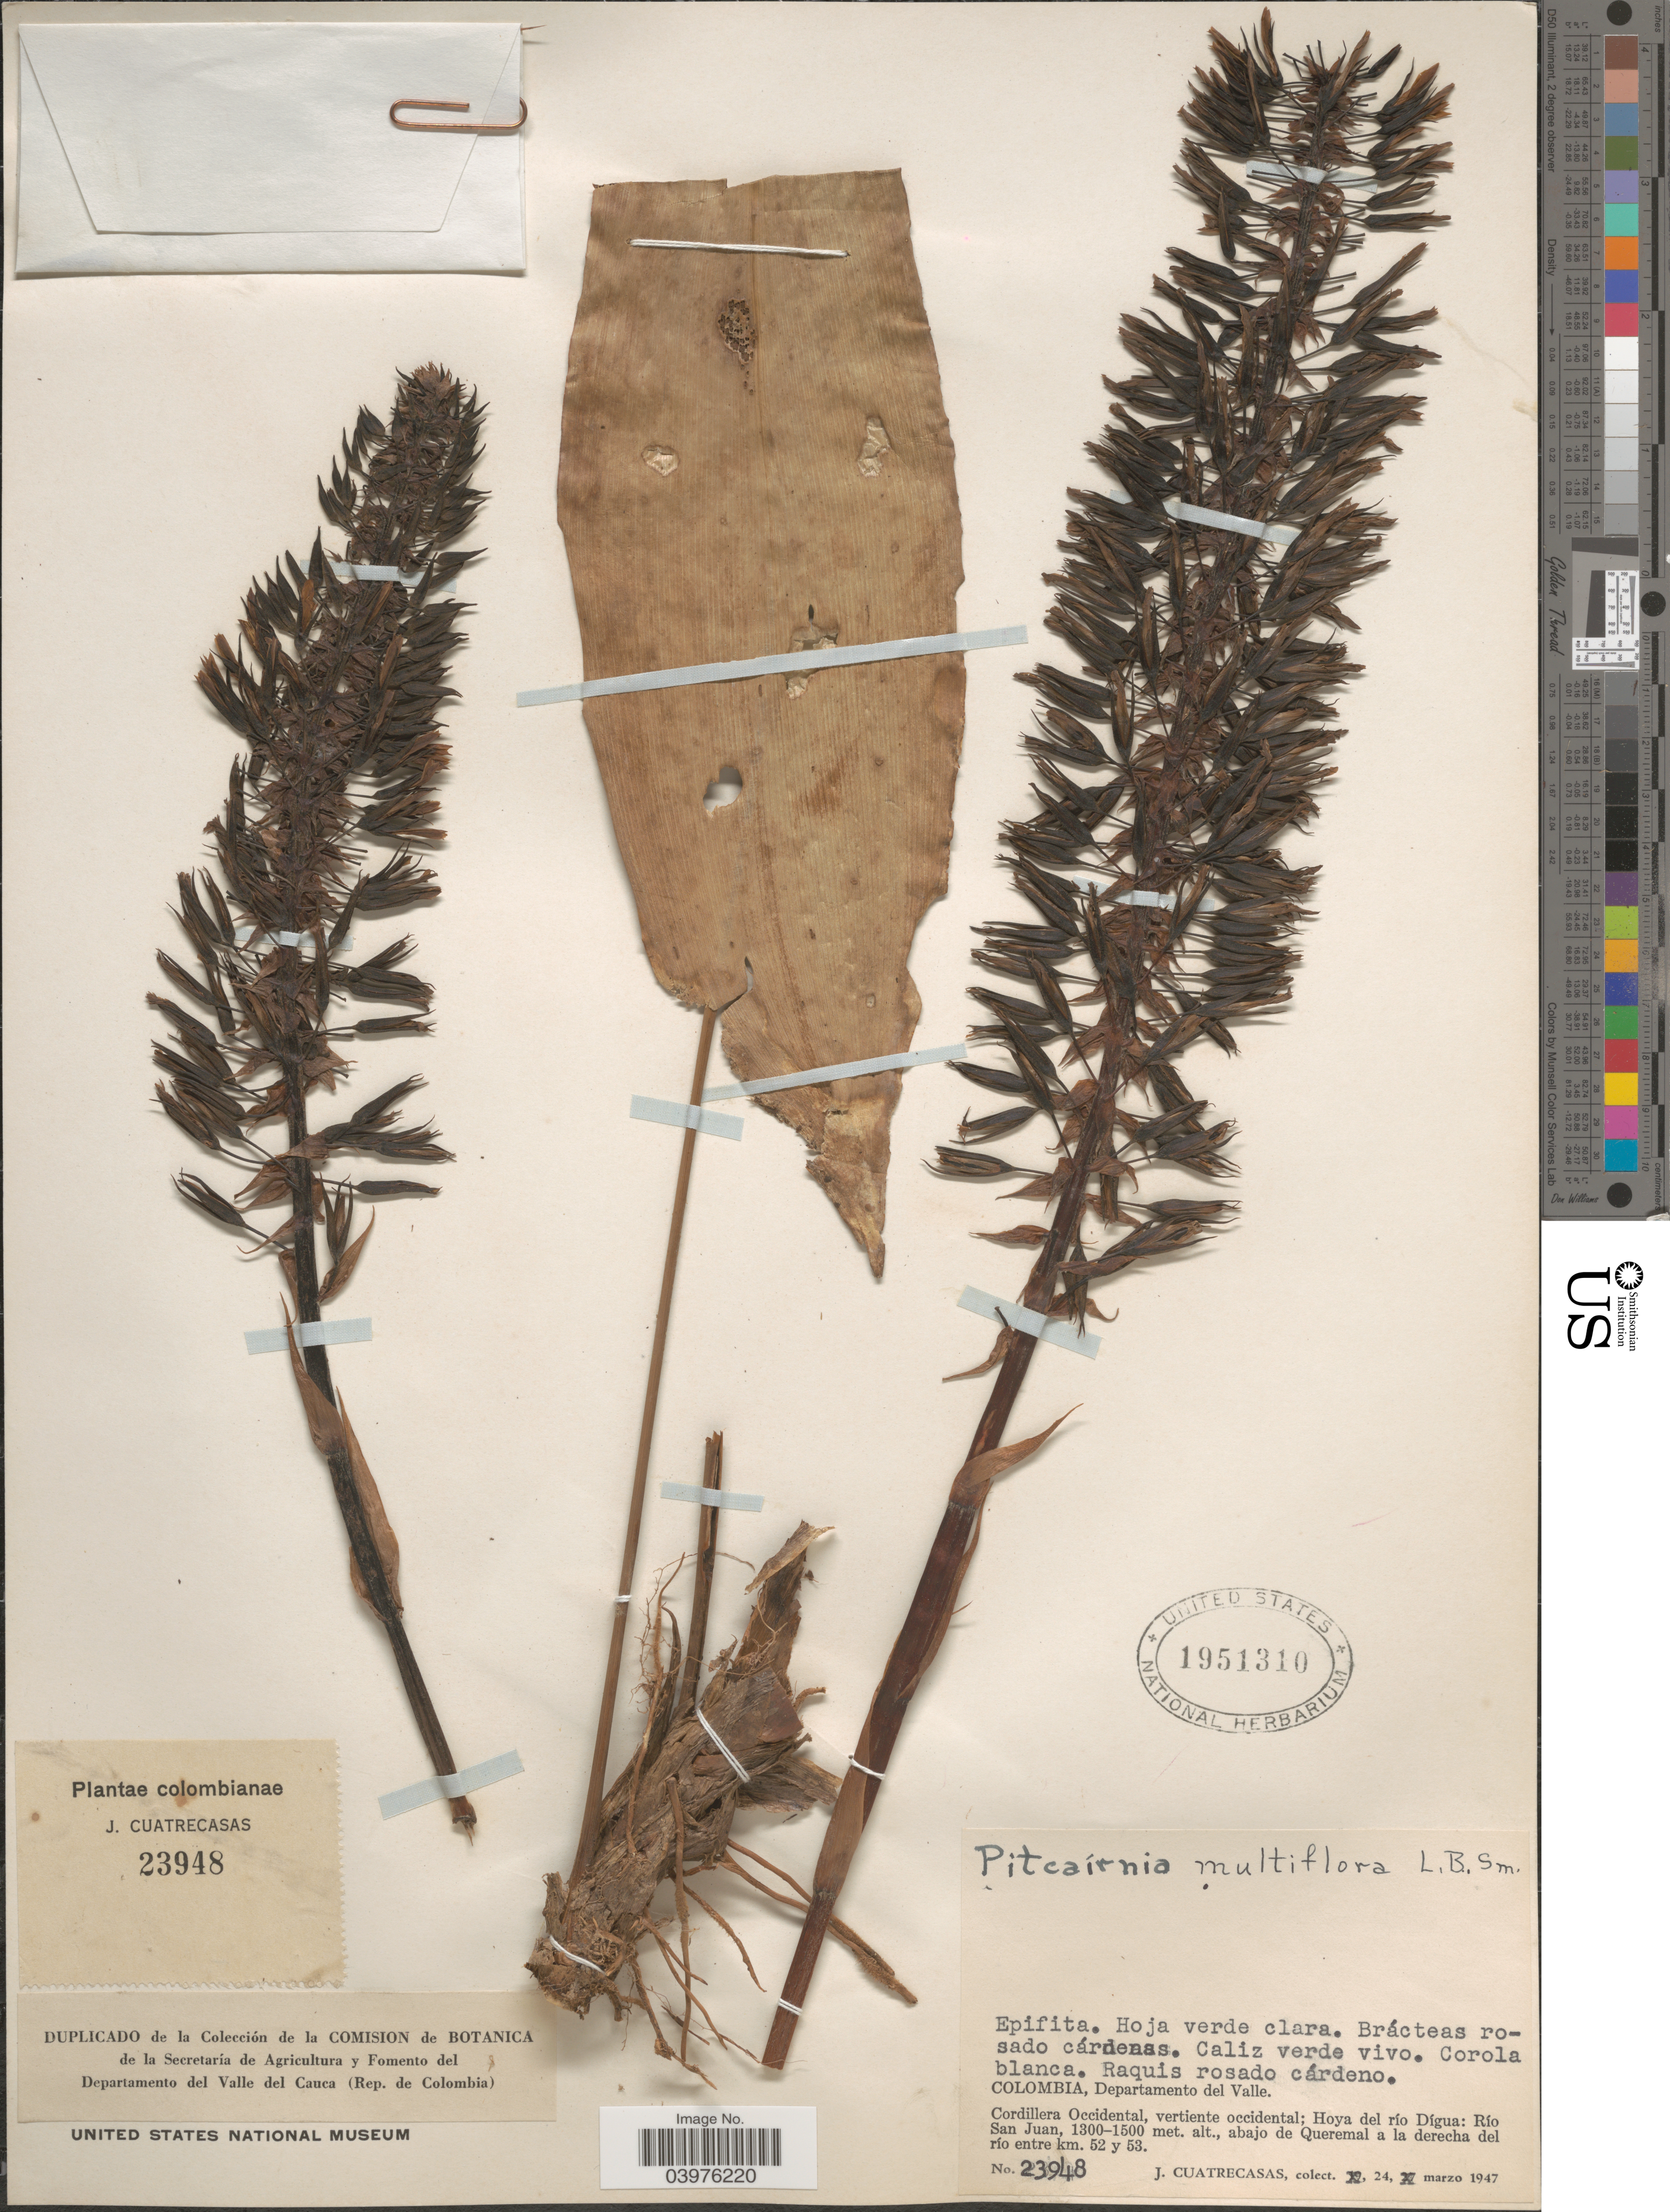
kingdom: Plantae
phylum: Tracheophyta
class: Liliopsida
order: Poales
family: Bromeliaceae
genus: Pitcairnia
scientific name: Pitcairnia multiflora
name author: L.B. Sm.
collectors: J. Cuatrecasas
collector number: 23948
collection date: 1947-03-24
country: Colombia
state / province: Valle del Cauca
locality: Departamento del Valle. Cordillera Occidental, vertiente occidental; Hoya del río Dígua: Río San Juan, abajo de Queremal a la derecha del río entre km. 52 y 53.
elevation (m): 1300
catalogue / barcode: US 1951310